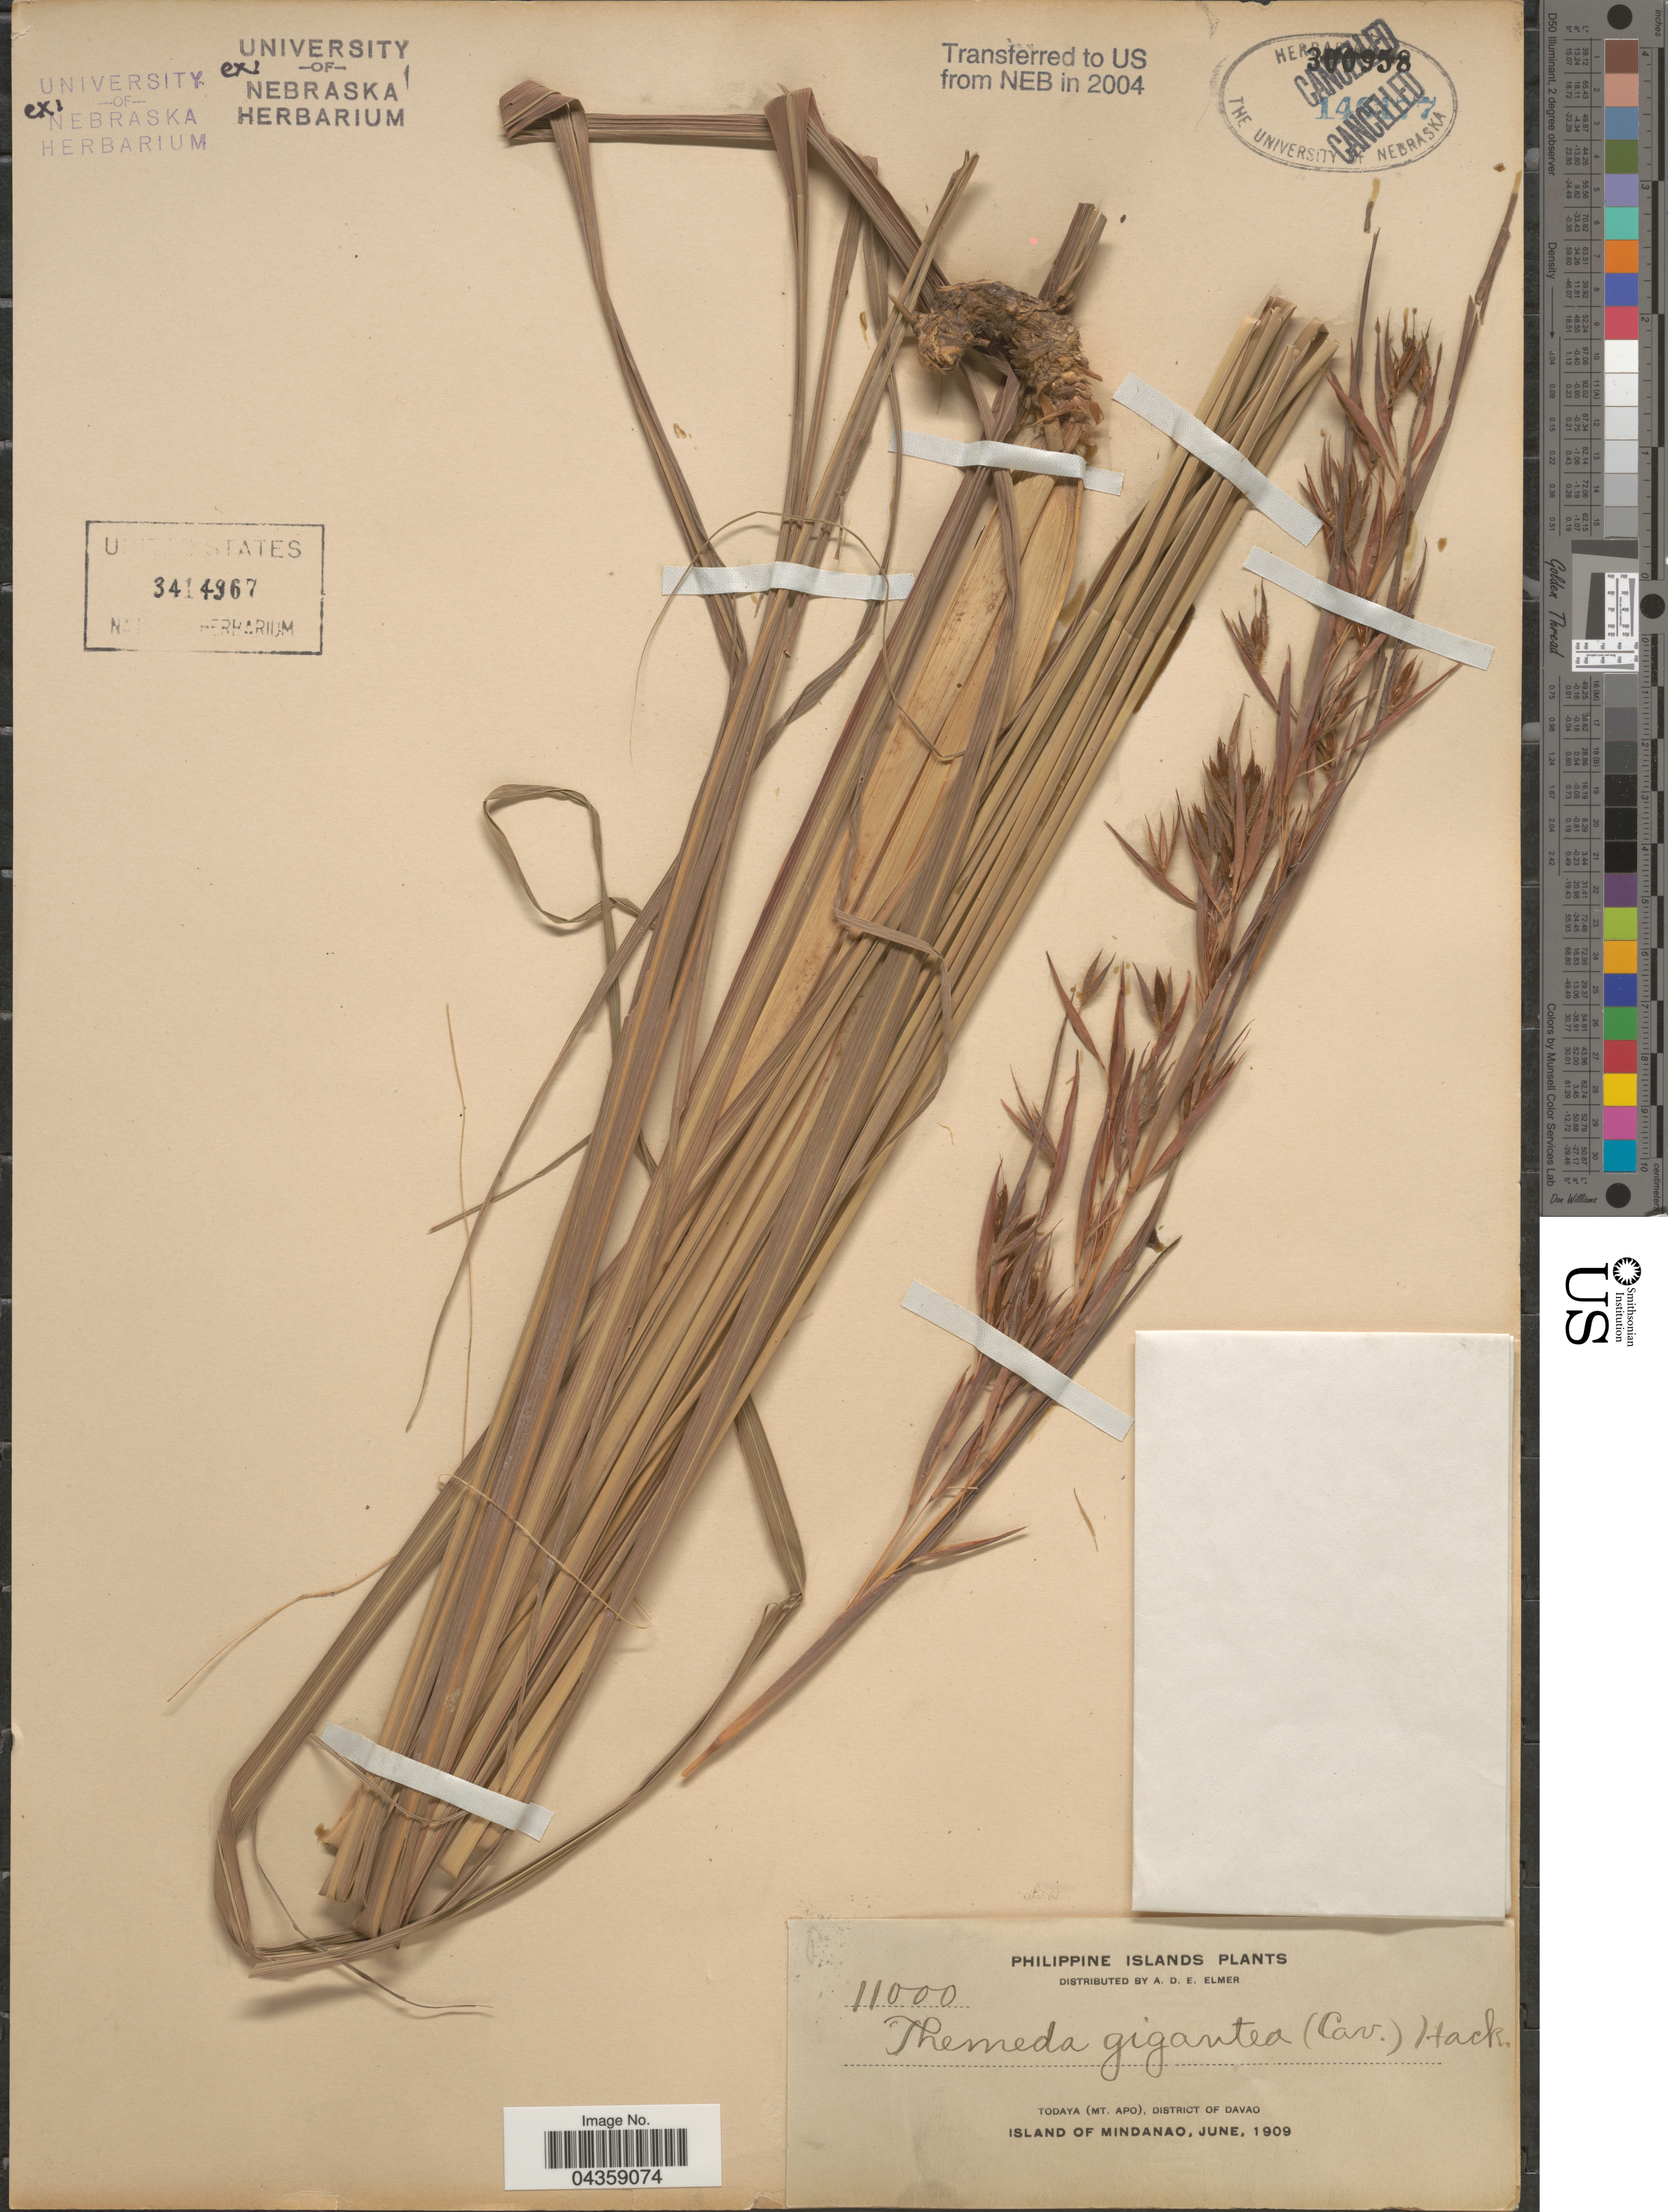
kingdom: Plantae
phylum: Tracheophyta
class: Liliopsida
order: Poales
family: Poaceae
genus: Themeda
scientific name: Themeda gigantea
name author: Hack.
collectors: A. D. E. Elmer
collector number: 11000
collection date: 1909-06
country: Philippines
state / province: Davao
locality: Philippine Islands. Todaya (Mt. Apo), District of Davao. Island of Mindanao.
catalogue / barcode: US 3414967